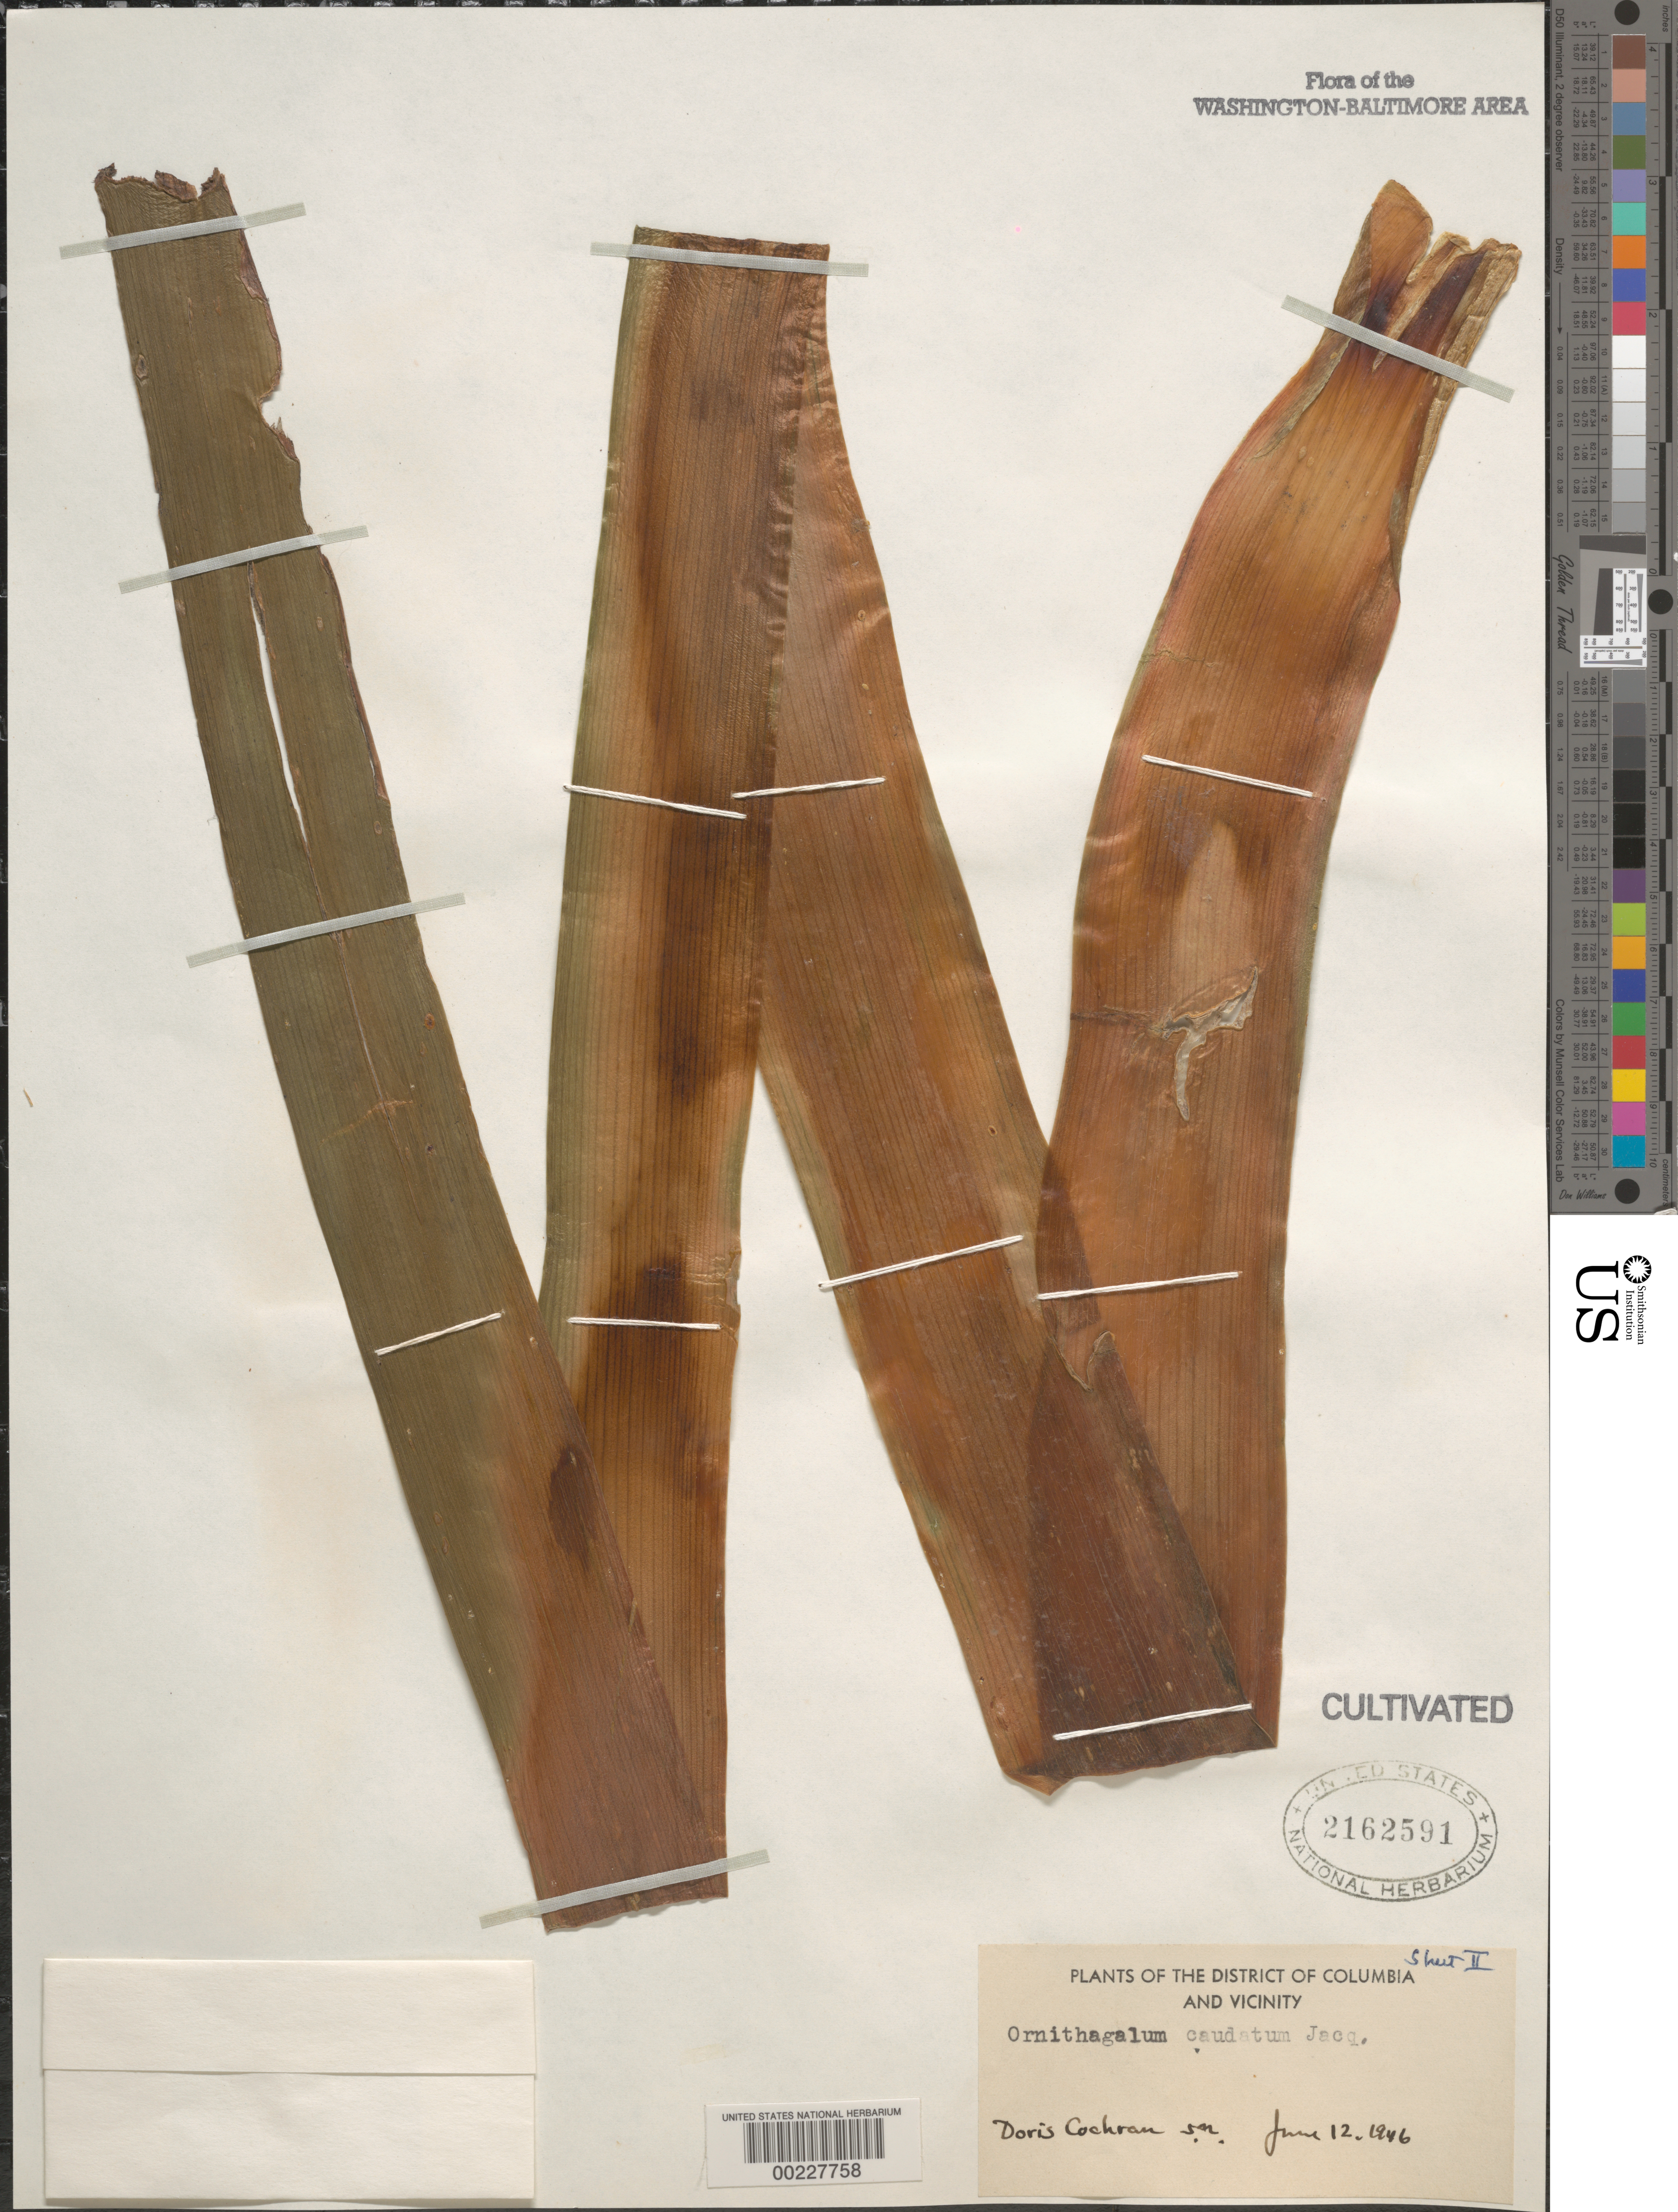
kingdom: Plantae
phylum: Tracheophyta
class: Liliopsida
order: Asparagales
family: Asparagaceae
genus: Ornithogalum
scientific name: Ornithogalum caudatum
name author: Aiton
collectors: D. M. Cochran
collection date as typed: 12 Jun 1946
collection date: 1946-06-12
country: United States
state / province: Maryland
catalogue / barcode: US 2162591